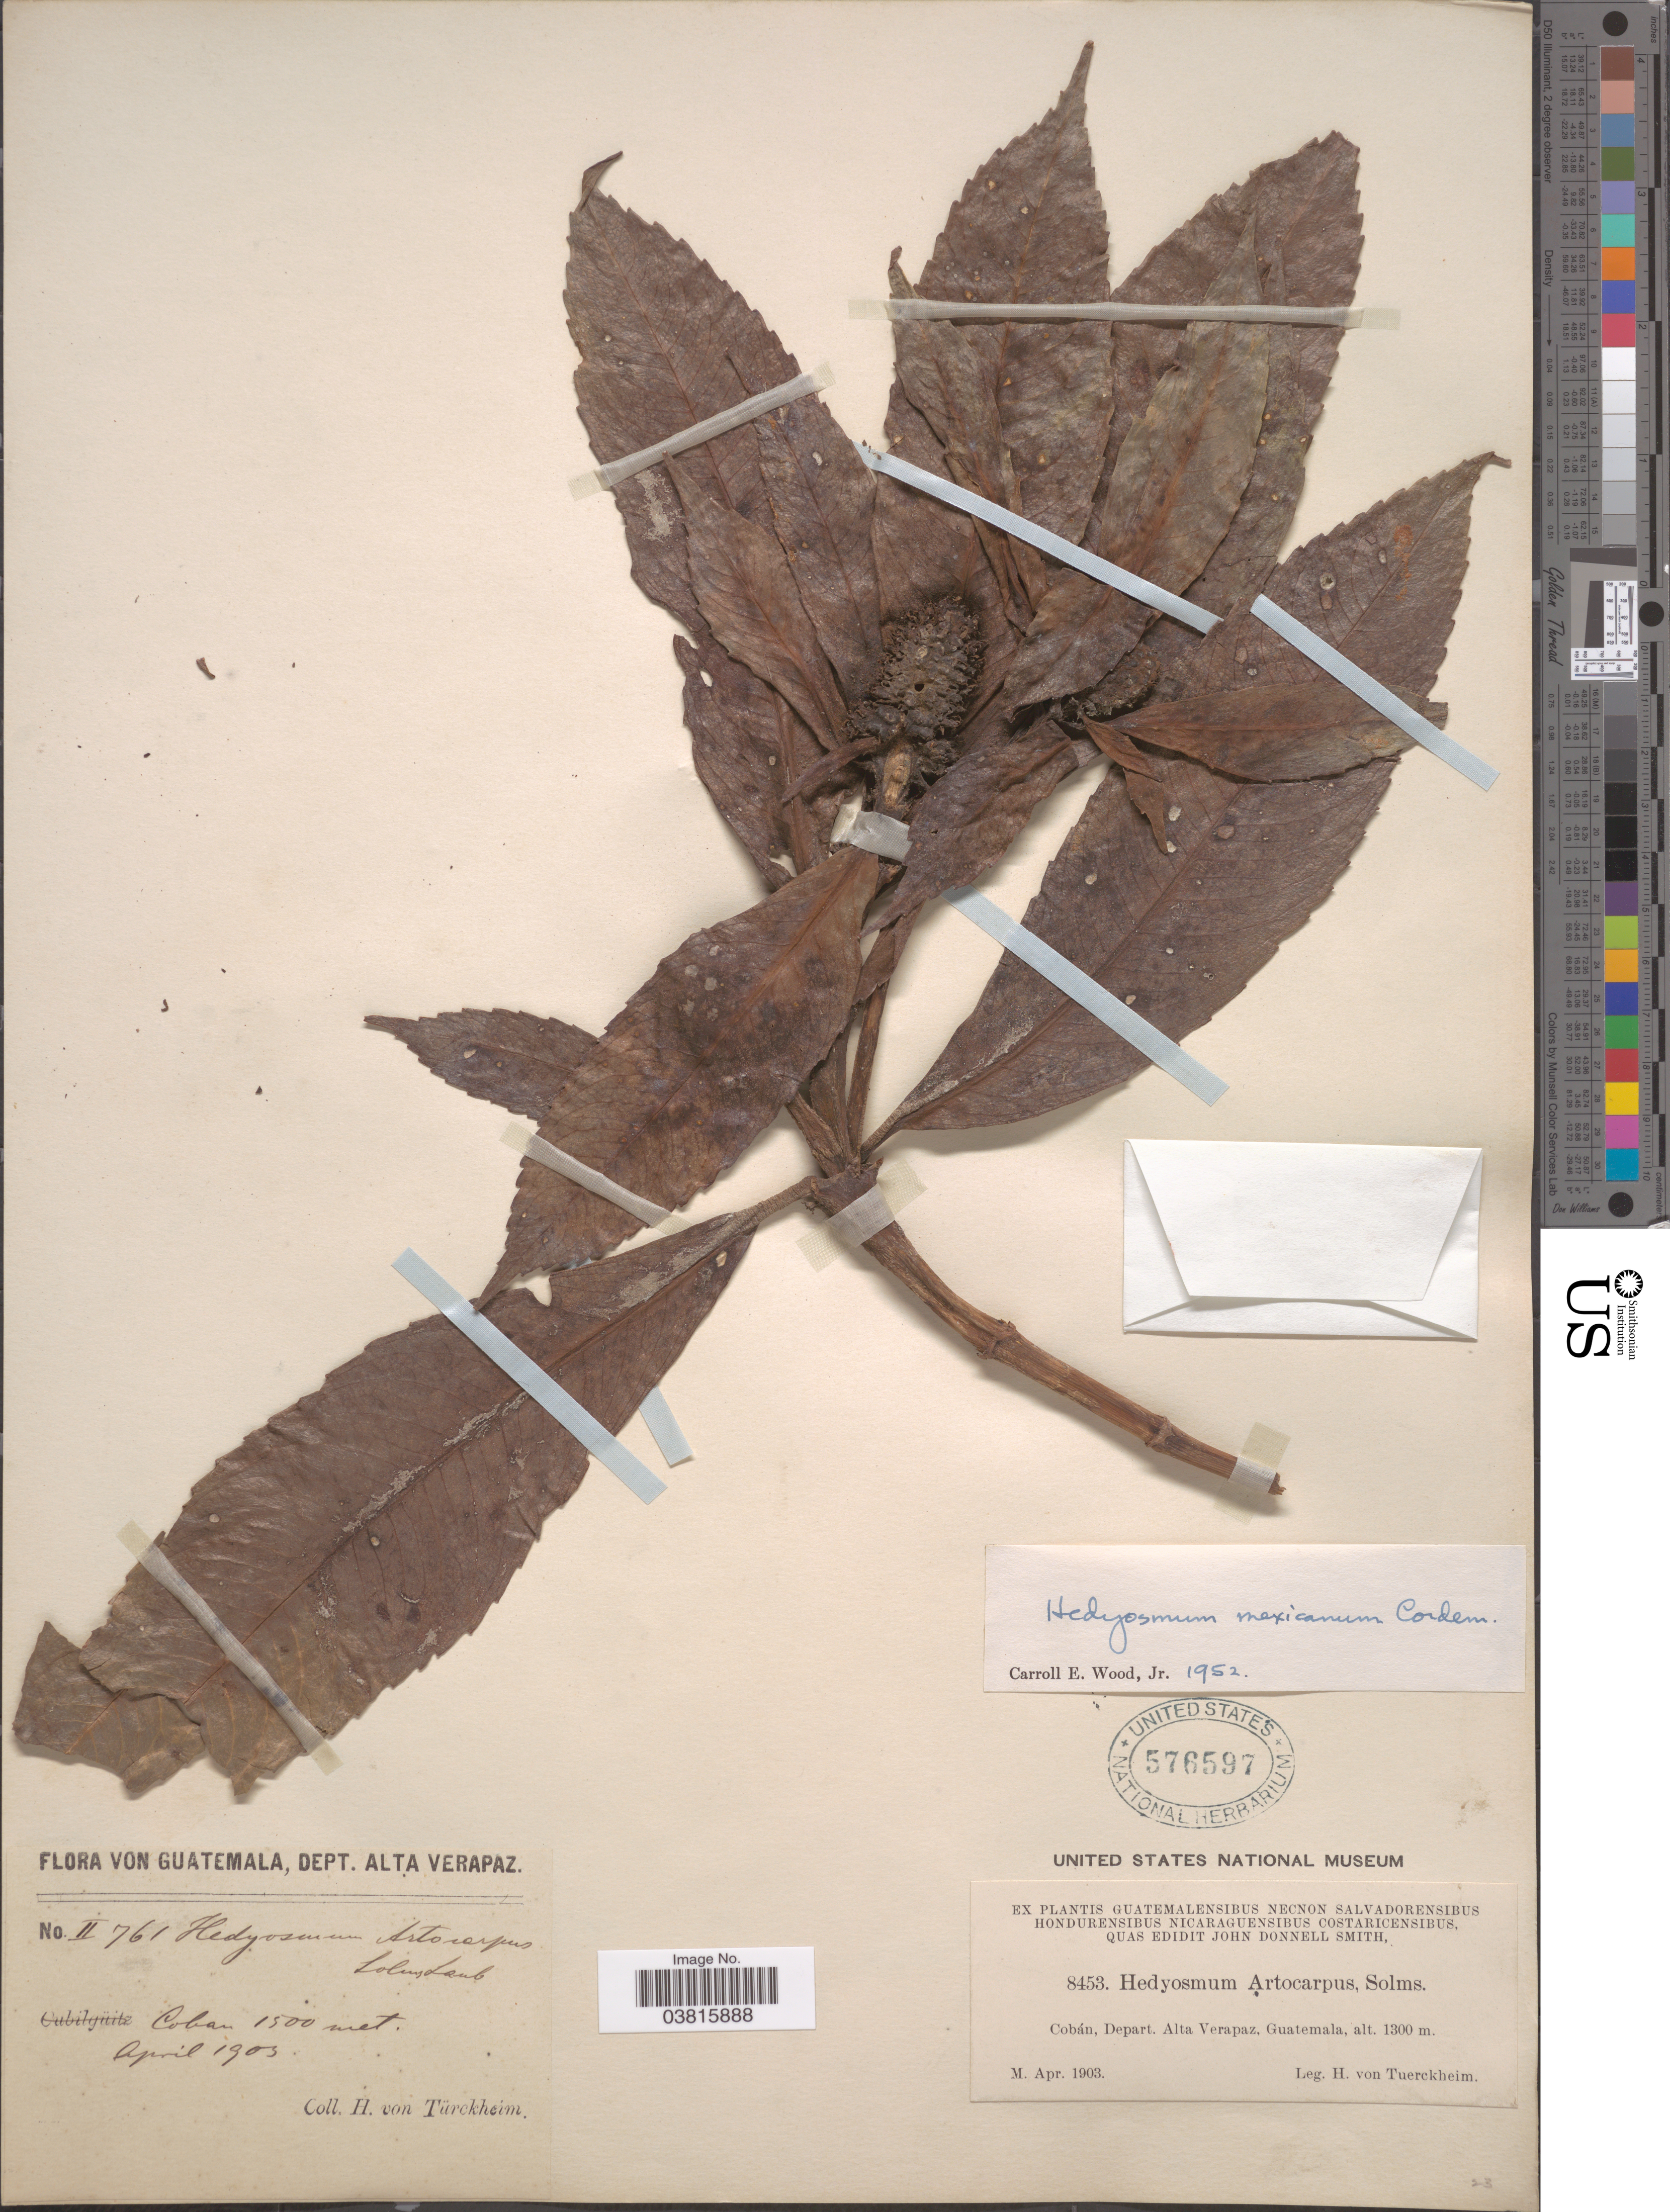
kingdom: Plantae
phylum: Tracheophyta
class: Magnoliopsida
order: Chloranthales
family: Chloranthaceae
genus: Hedyosmum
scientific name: Hedyosmum artocarpus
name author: Solms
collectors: H. von Türckheim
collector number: II761/8453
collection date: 1903-04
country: Guatemala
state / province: Alta Verapaz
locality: Cobán, Depart. Alta Verapaz.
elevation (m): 1300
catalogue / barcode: US 576597